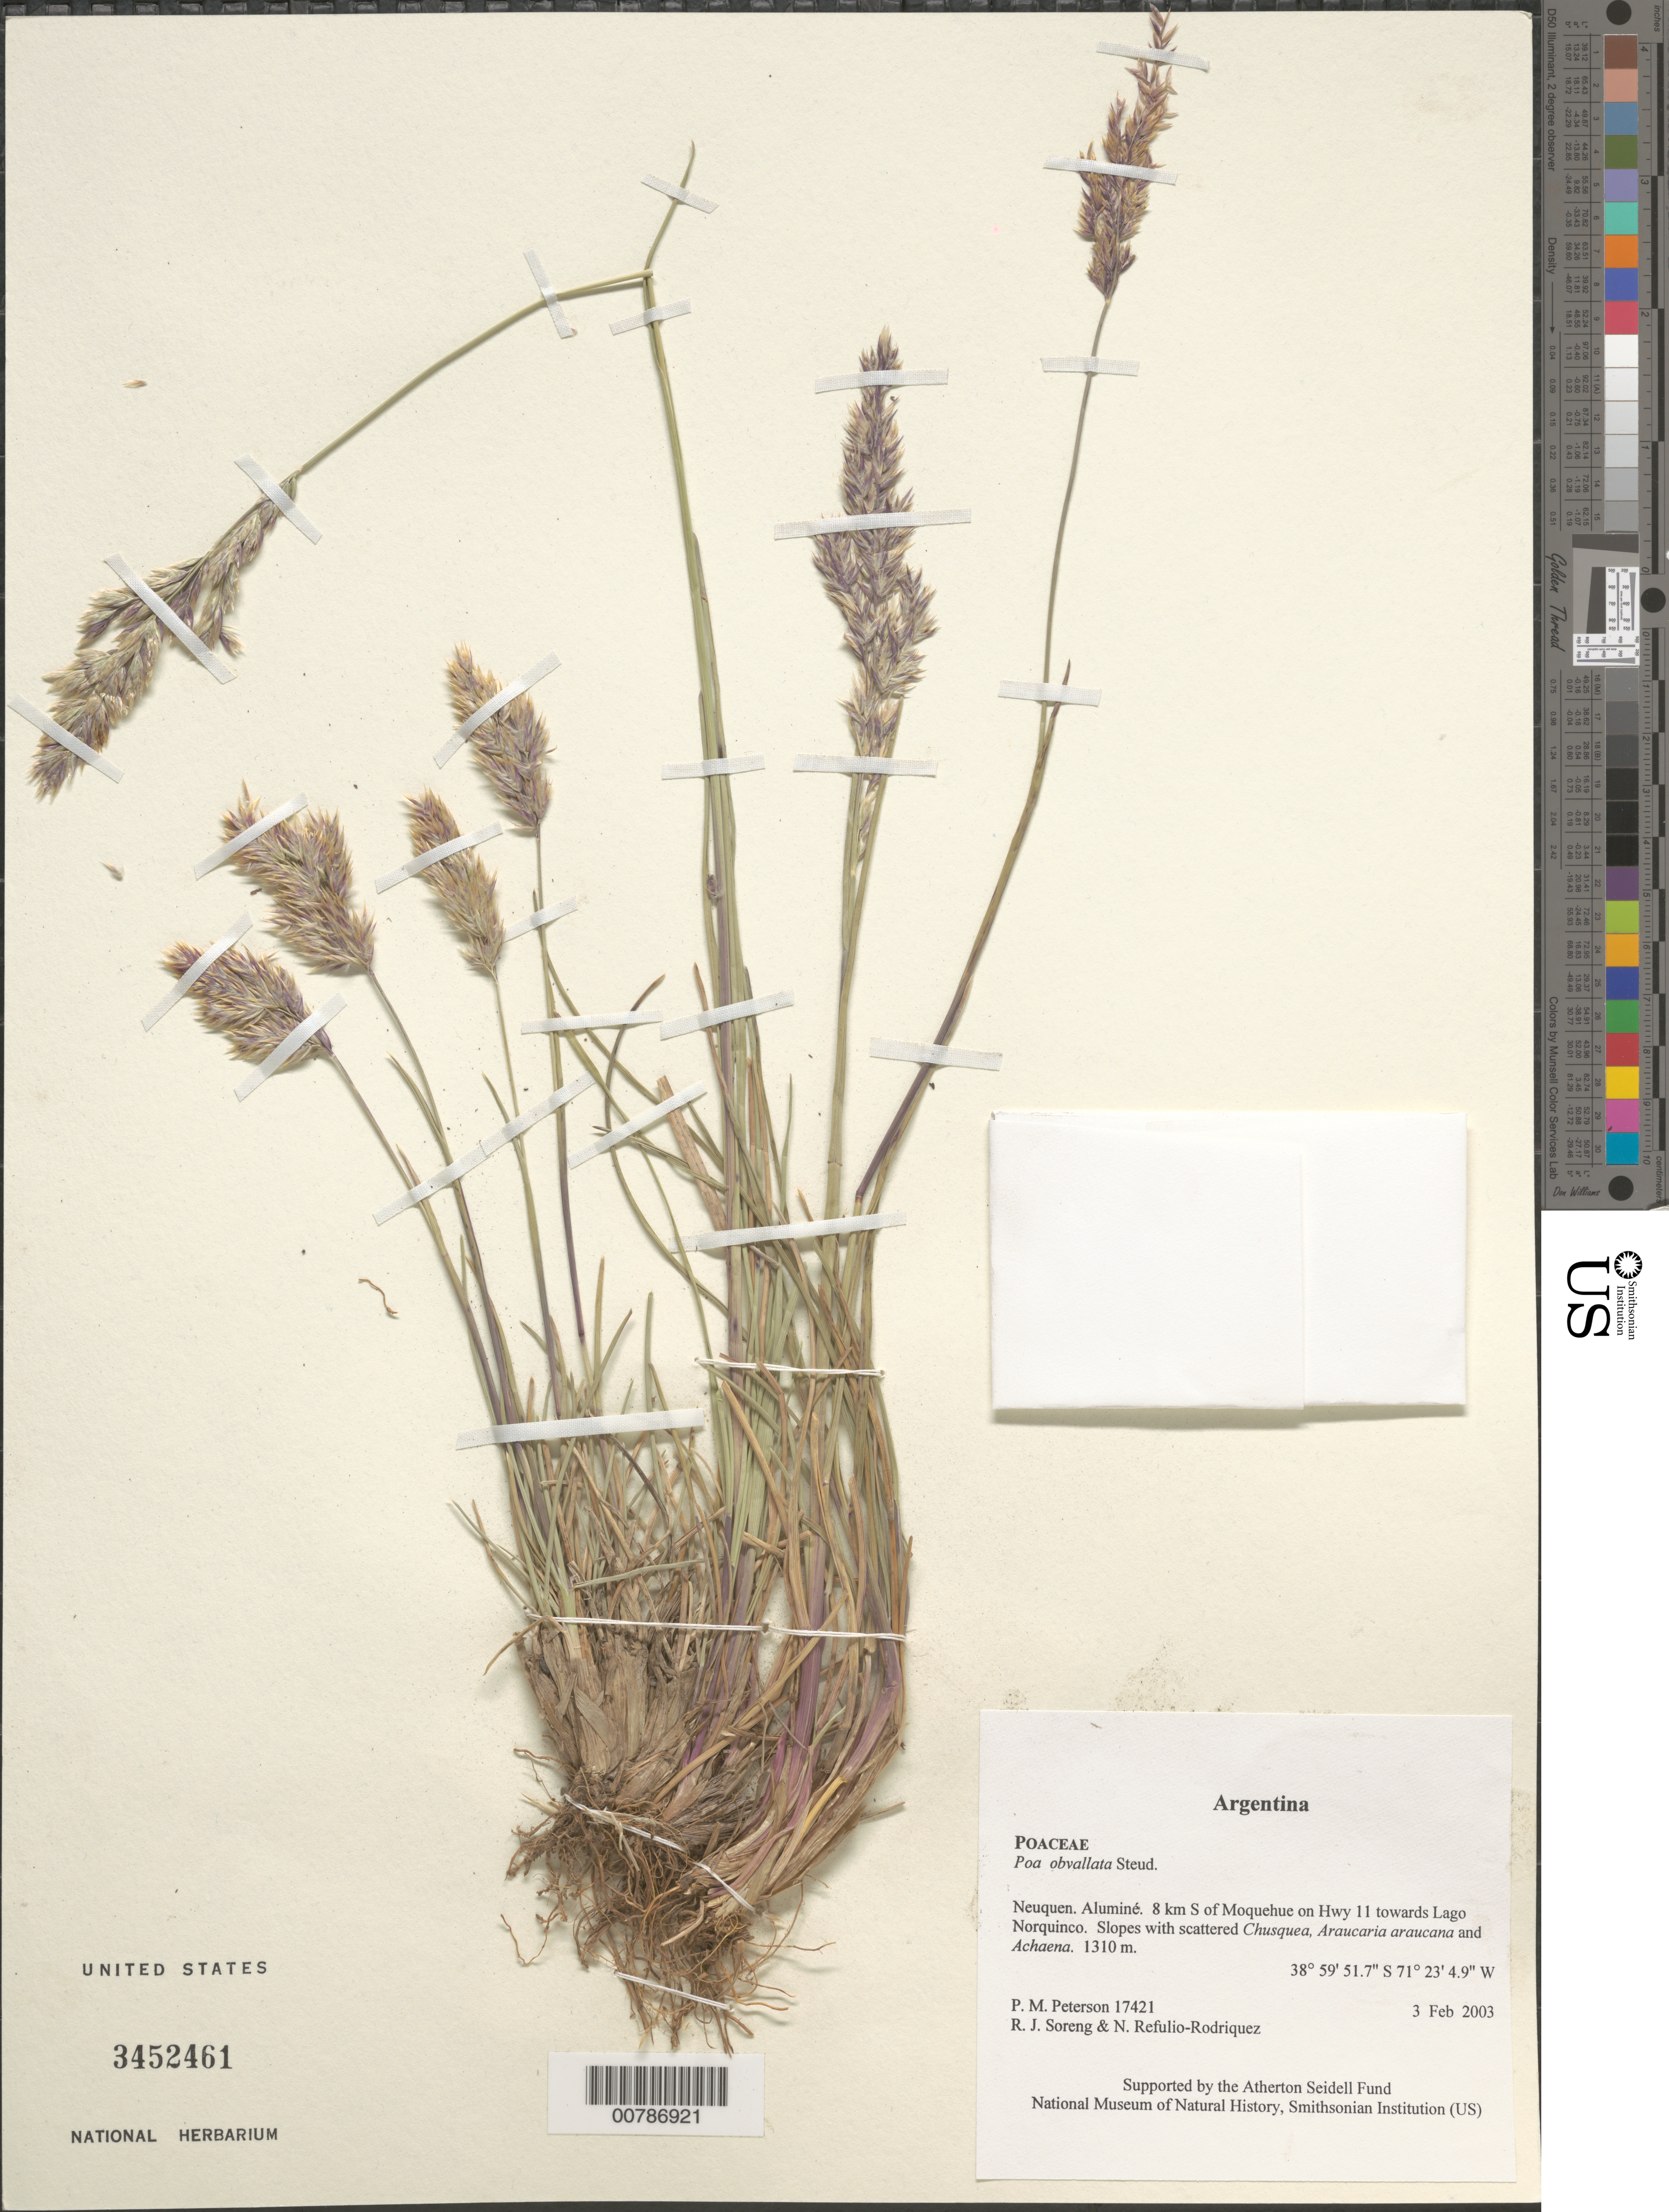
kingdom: Plantae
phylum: Tracheophyta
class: Liliopsida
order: Poales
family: Poaceae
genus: Poa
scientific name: Poa obvallata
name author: Steud.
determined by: Soreng, Robert J., Research Associate (BOT), Smithsonian Institution - National Museum of Natural History (UNITED STATES)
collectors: P. M. Peterson, R. J. Soreng & N. Refulio-Rodríguez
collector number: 17421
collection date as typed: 03 Feb 2003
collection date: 2003-02-03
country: Argentina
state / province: Neuquen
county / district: Aluminé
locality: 8 km S of Moquehue on Hwy 11 towards Lago Norquinco. Slopes with scattered Chusquea, Araucaria araucana and Achaena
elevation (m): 1310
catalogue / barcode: US 3452461